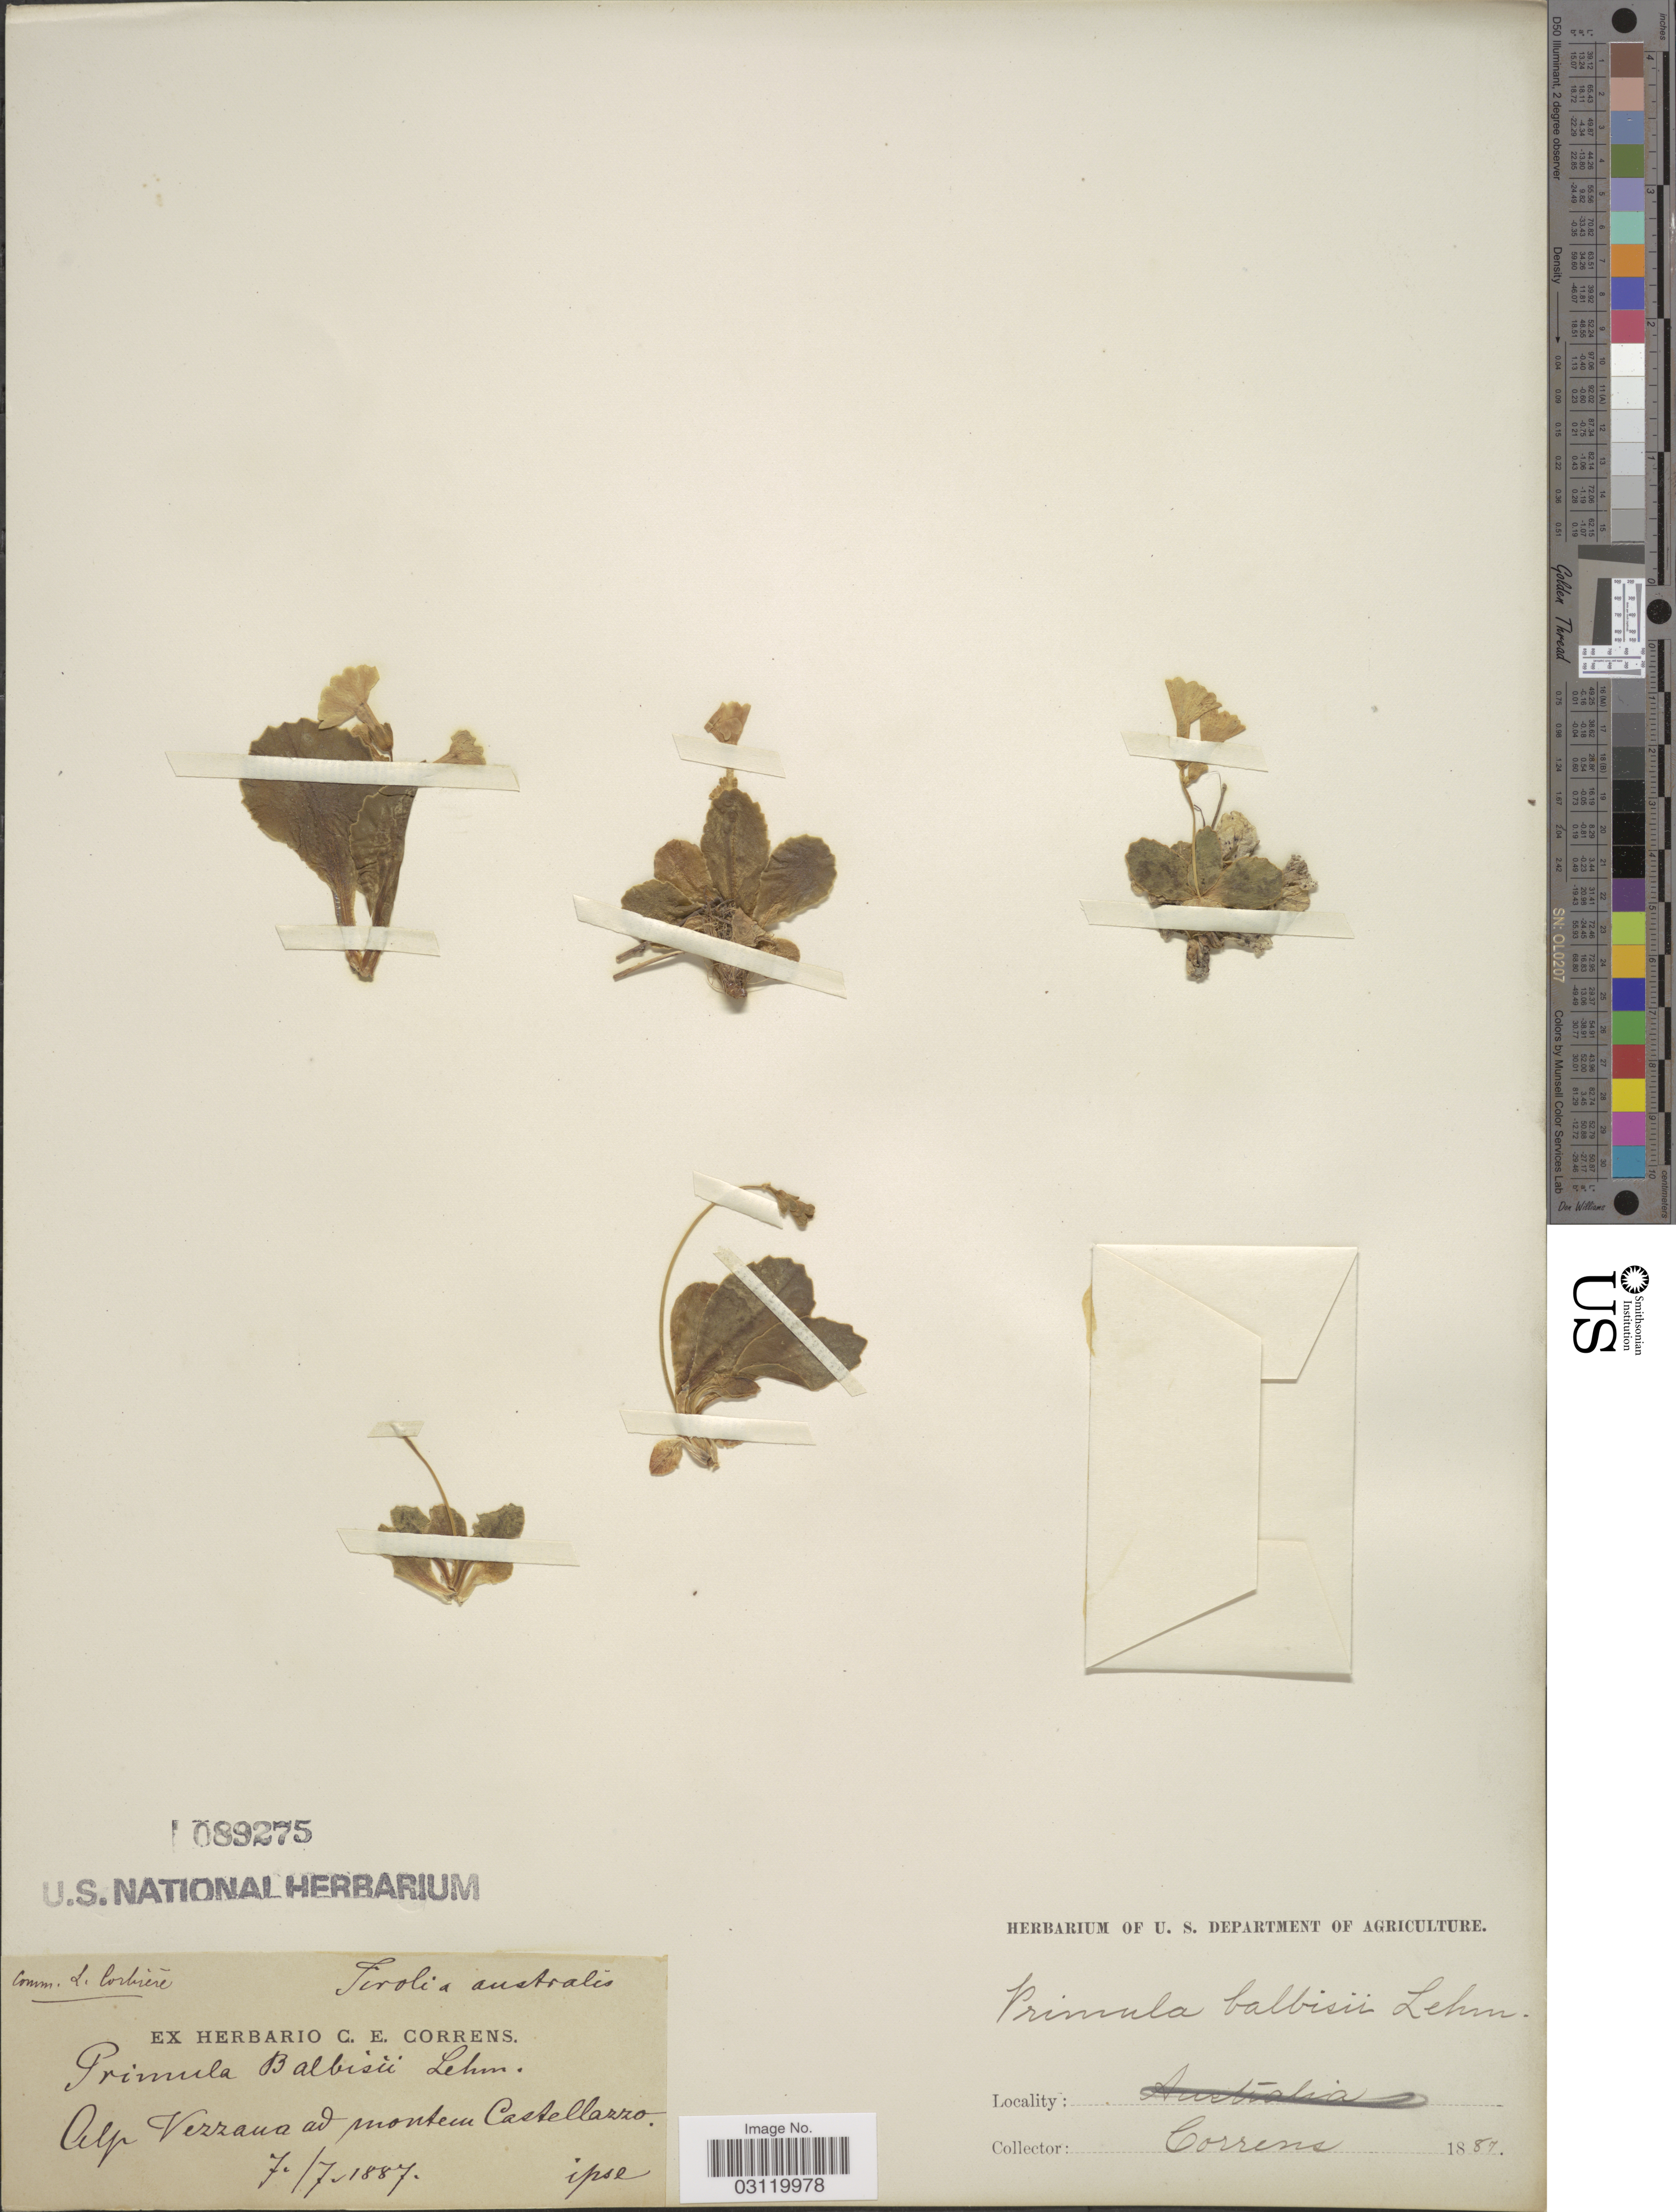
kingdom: Plantae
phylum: Tracheophyta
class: Magnoliopsida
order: Ericales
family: Primulaceae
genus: Primula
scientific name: Primula balbisii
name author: Lehm.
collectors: C. Correns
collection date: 1887-07-07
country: Italy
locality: Tirolia australis. Alp Vezzana ad montem Castellazzo.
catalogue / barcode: US 89275